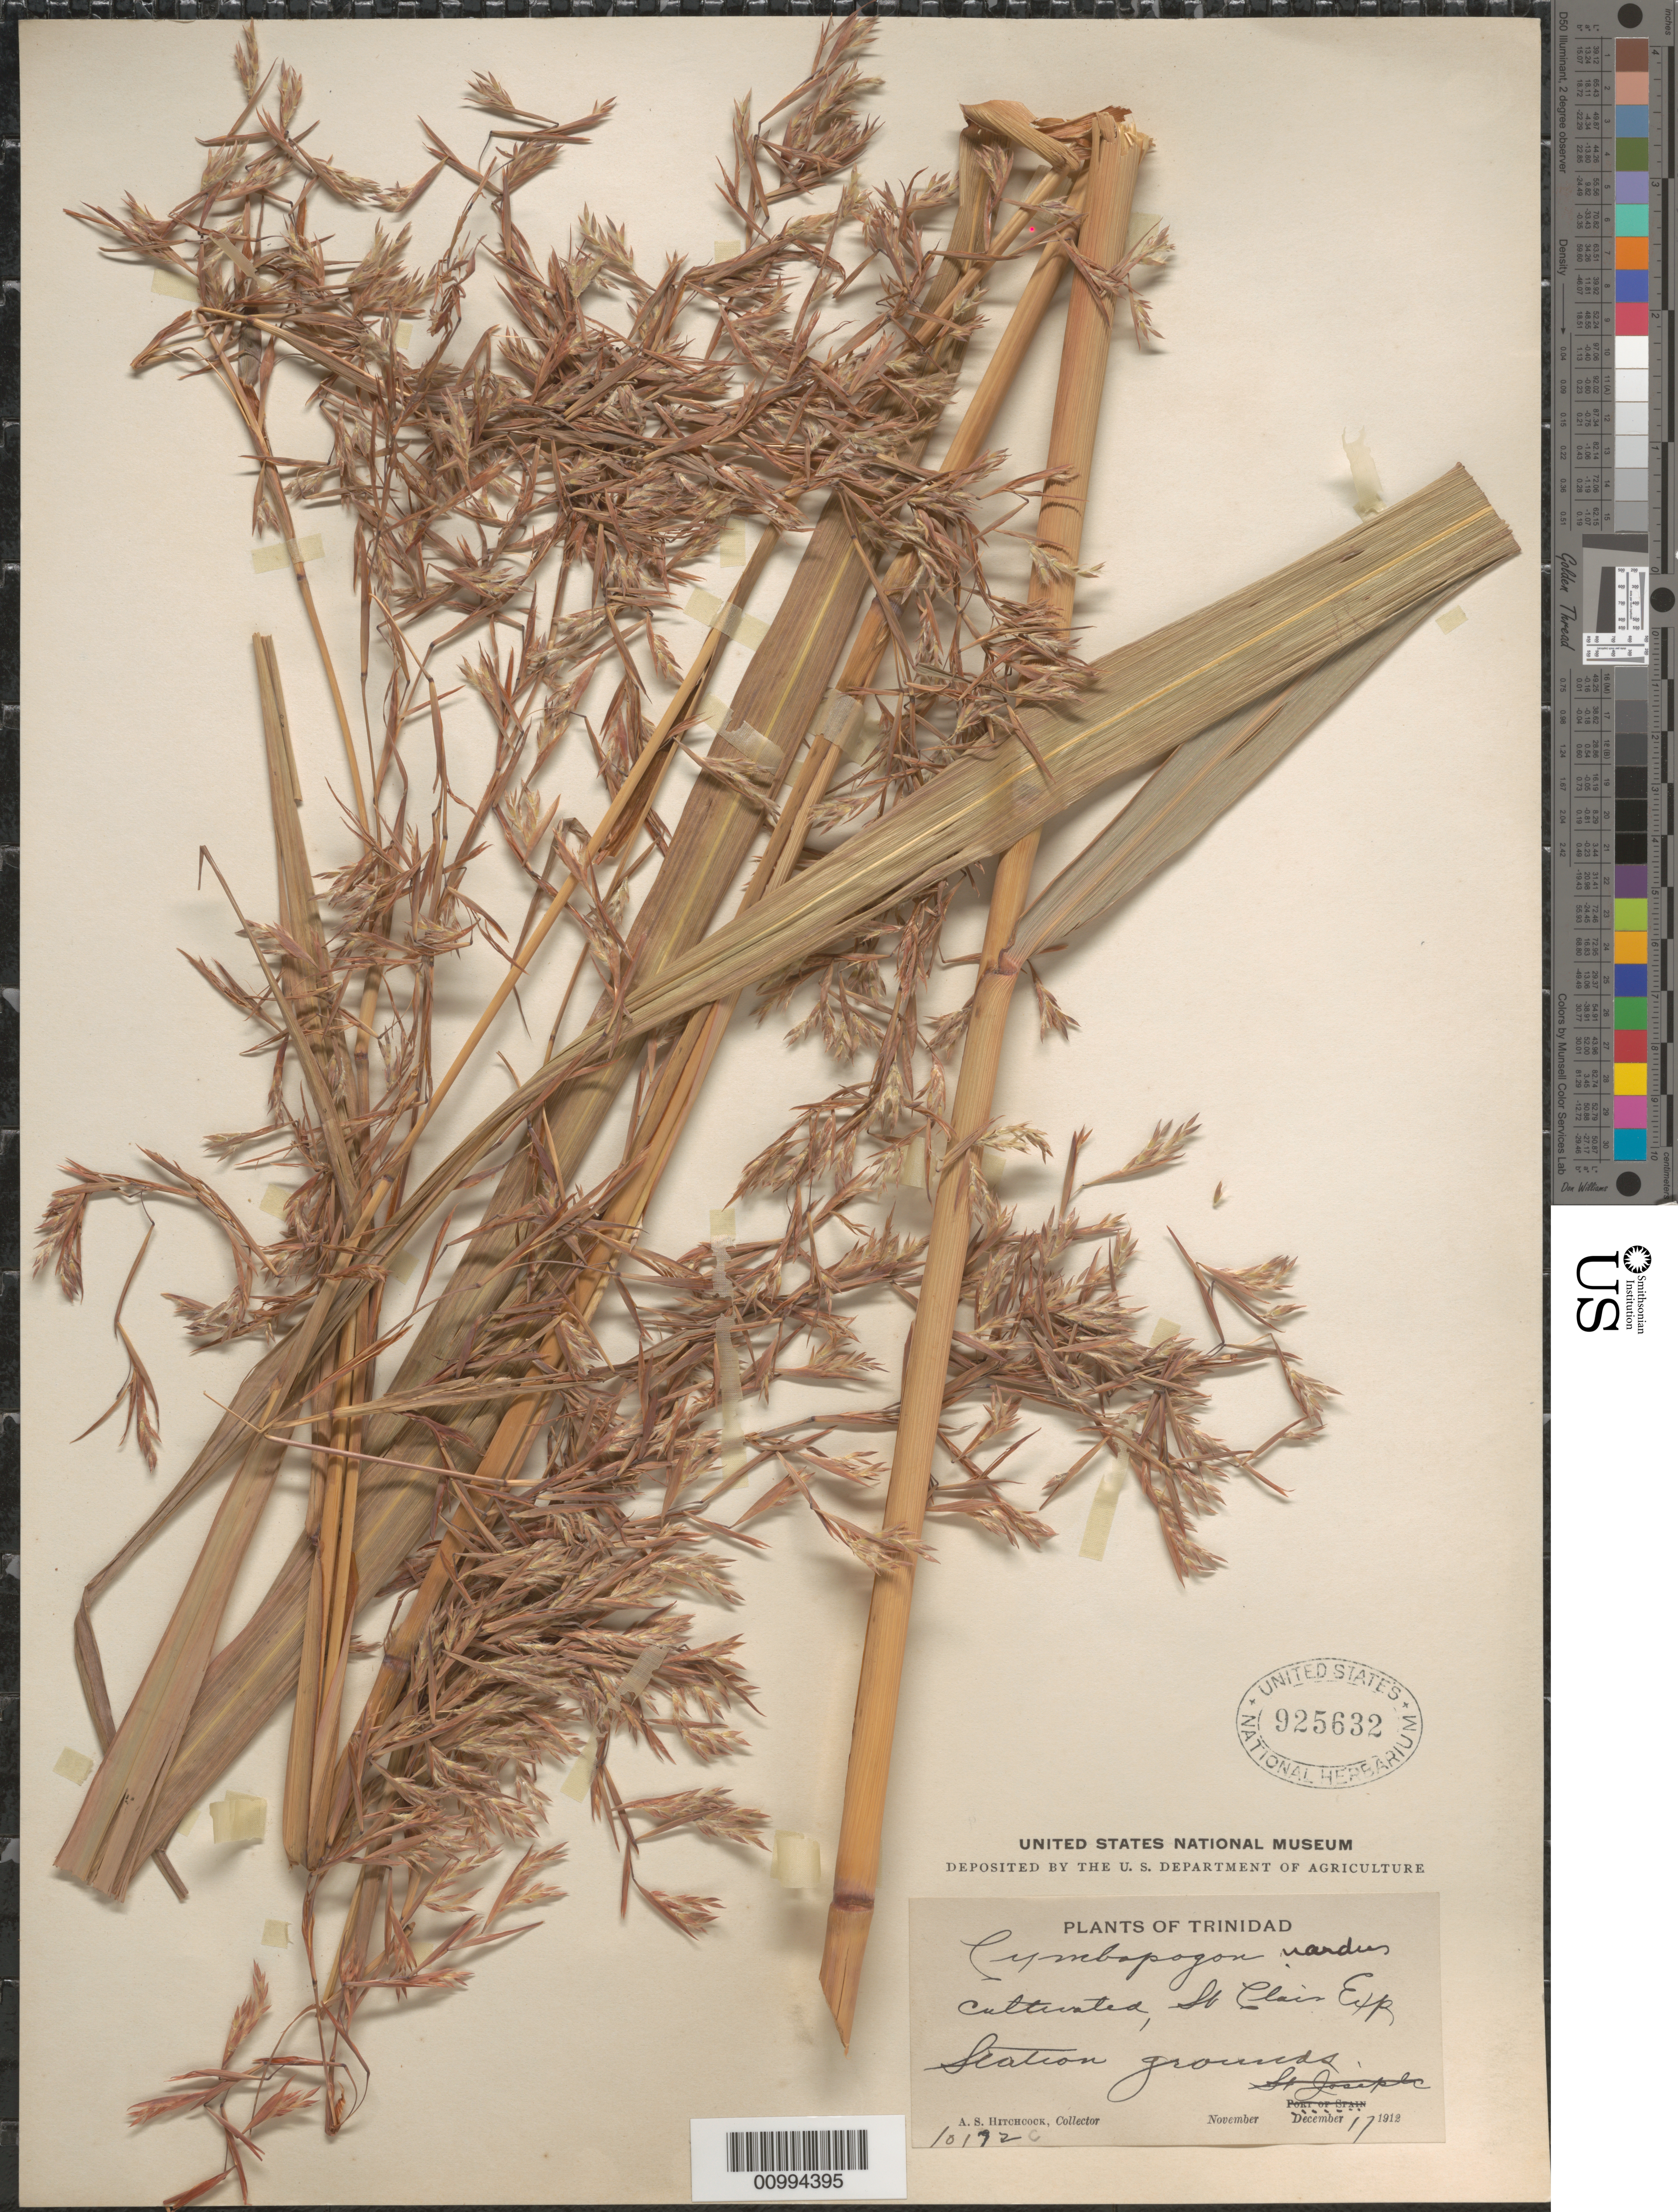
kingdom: Plantae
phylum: Tracheophyta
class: Liliopsida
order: Poales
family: Poaceae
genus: Cymbopogon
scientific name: Cymbopogon nardus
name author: (L.) Rendle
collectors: A. S. Hitchcock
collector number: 10172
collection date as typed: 17 Dec 1912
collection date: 1912-12-17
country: Trinidad and Tobago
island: Trinidad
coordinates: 0 N, 0 E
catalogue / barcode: US 925632